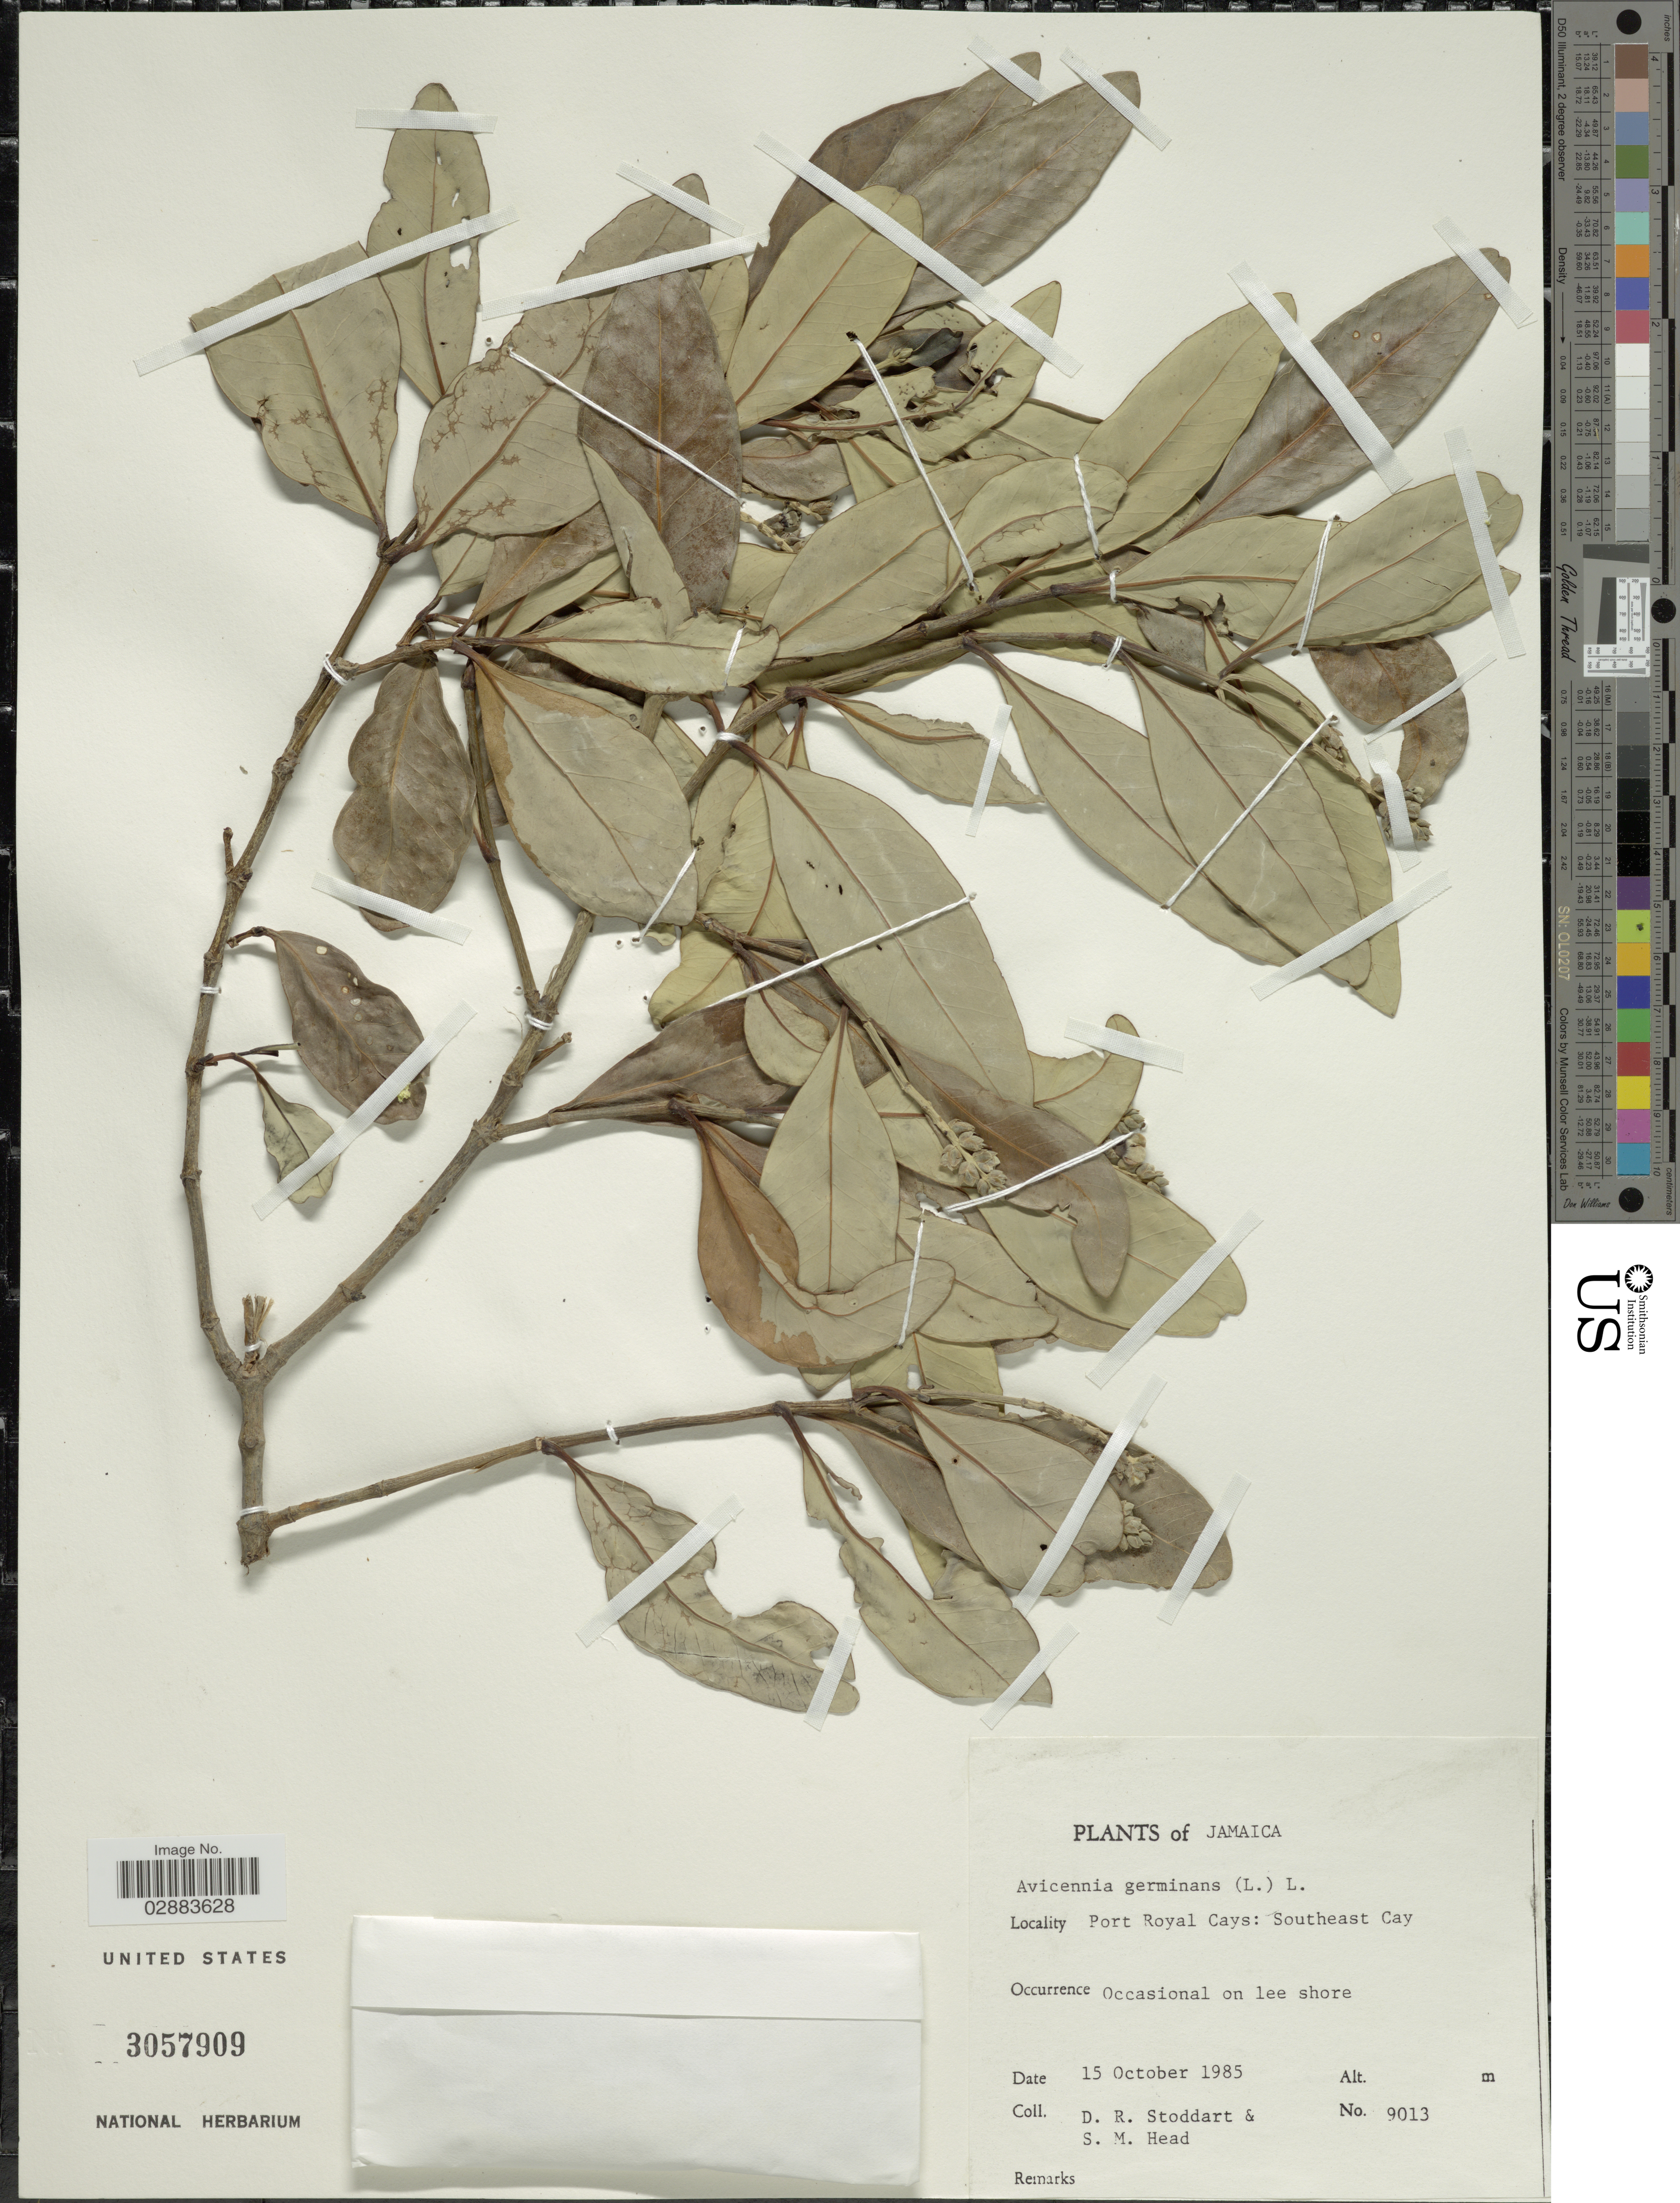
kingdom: Plantae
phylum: Tracheophyta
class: Magnoliopsida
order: Lamiales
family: Acanthaceae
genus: Avicennia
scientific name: Avicennia germinans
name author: (L.) L.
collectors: D. R. Stoddart & S. Head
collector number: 9013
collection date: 1985-10-15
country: Jamaica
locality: Port Royal Cays: Southeast Cay.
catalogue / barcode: US 3057909